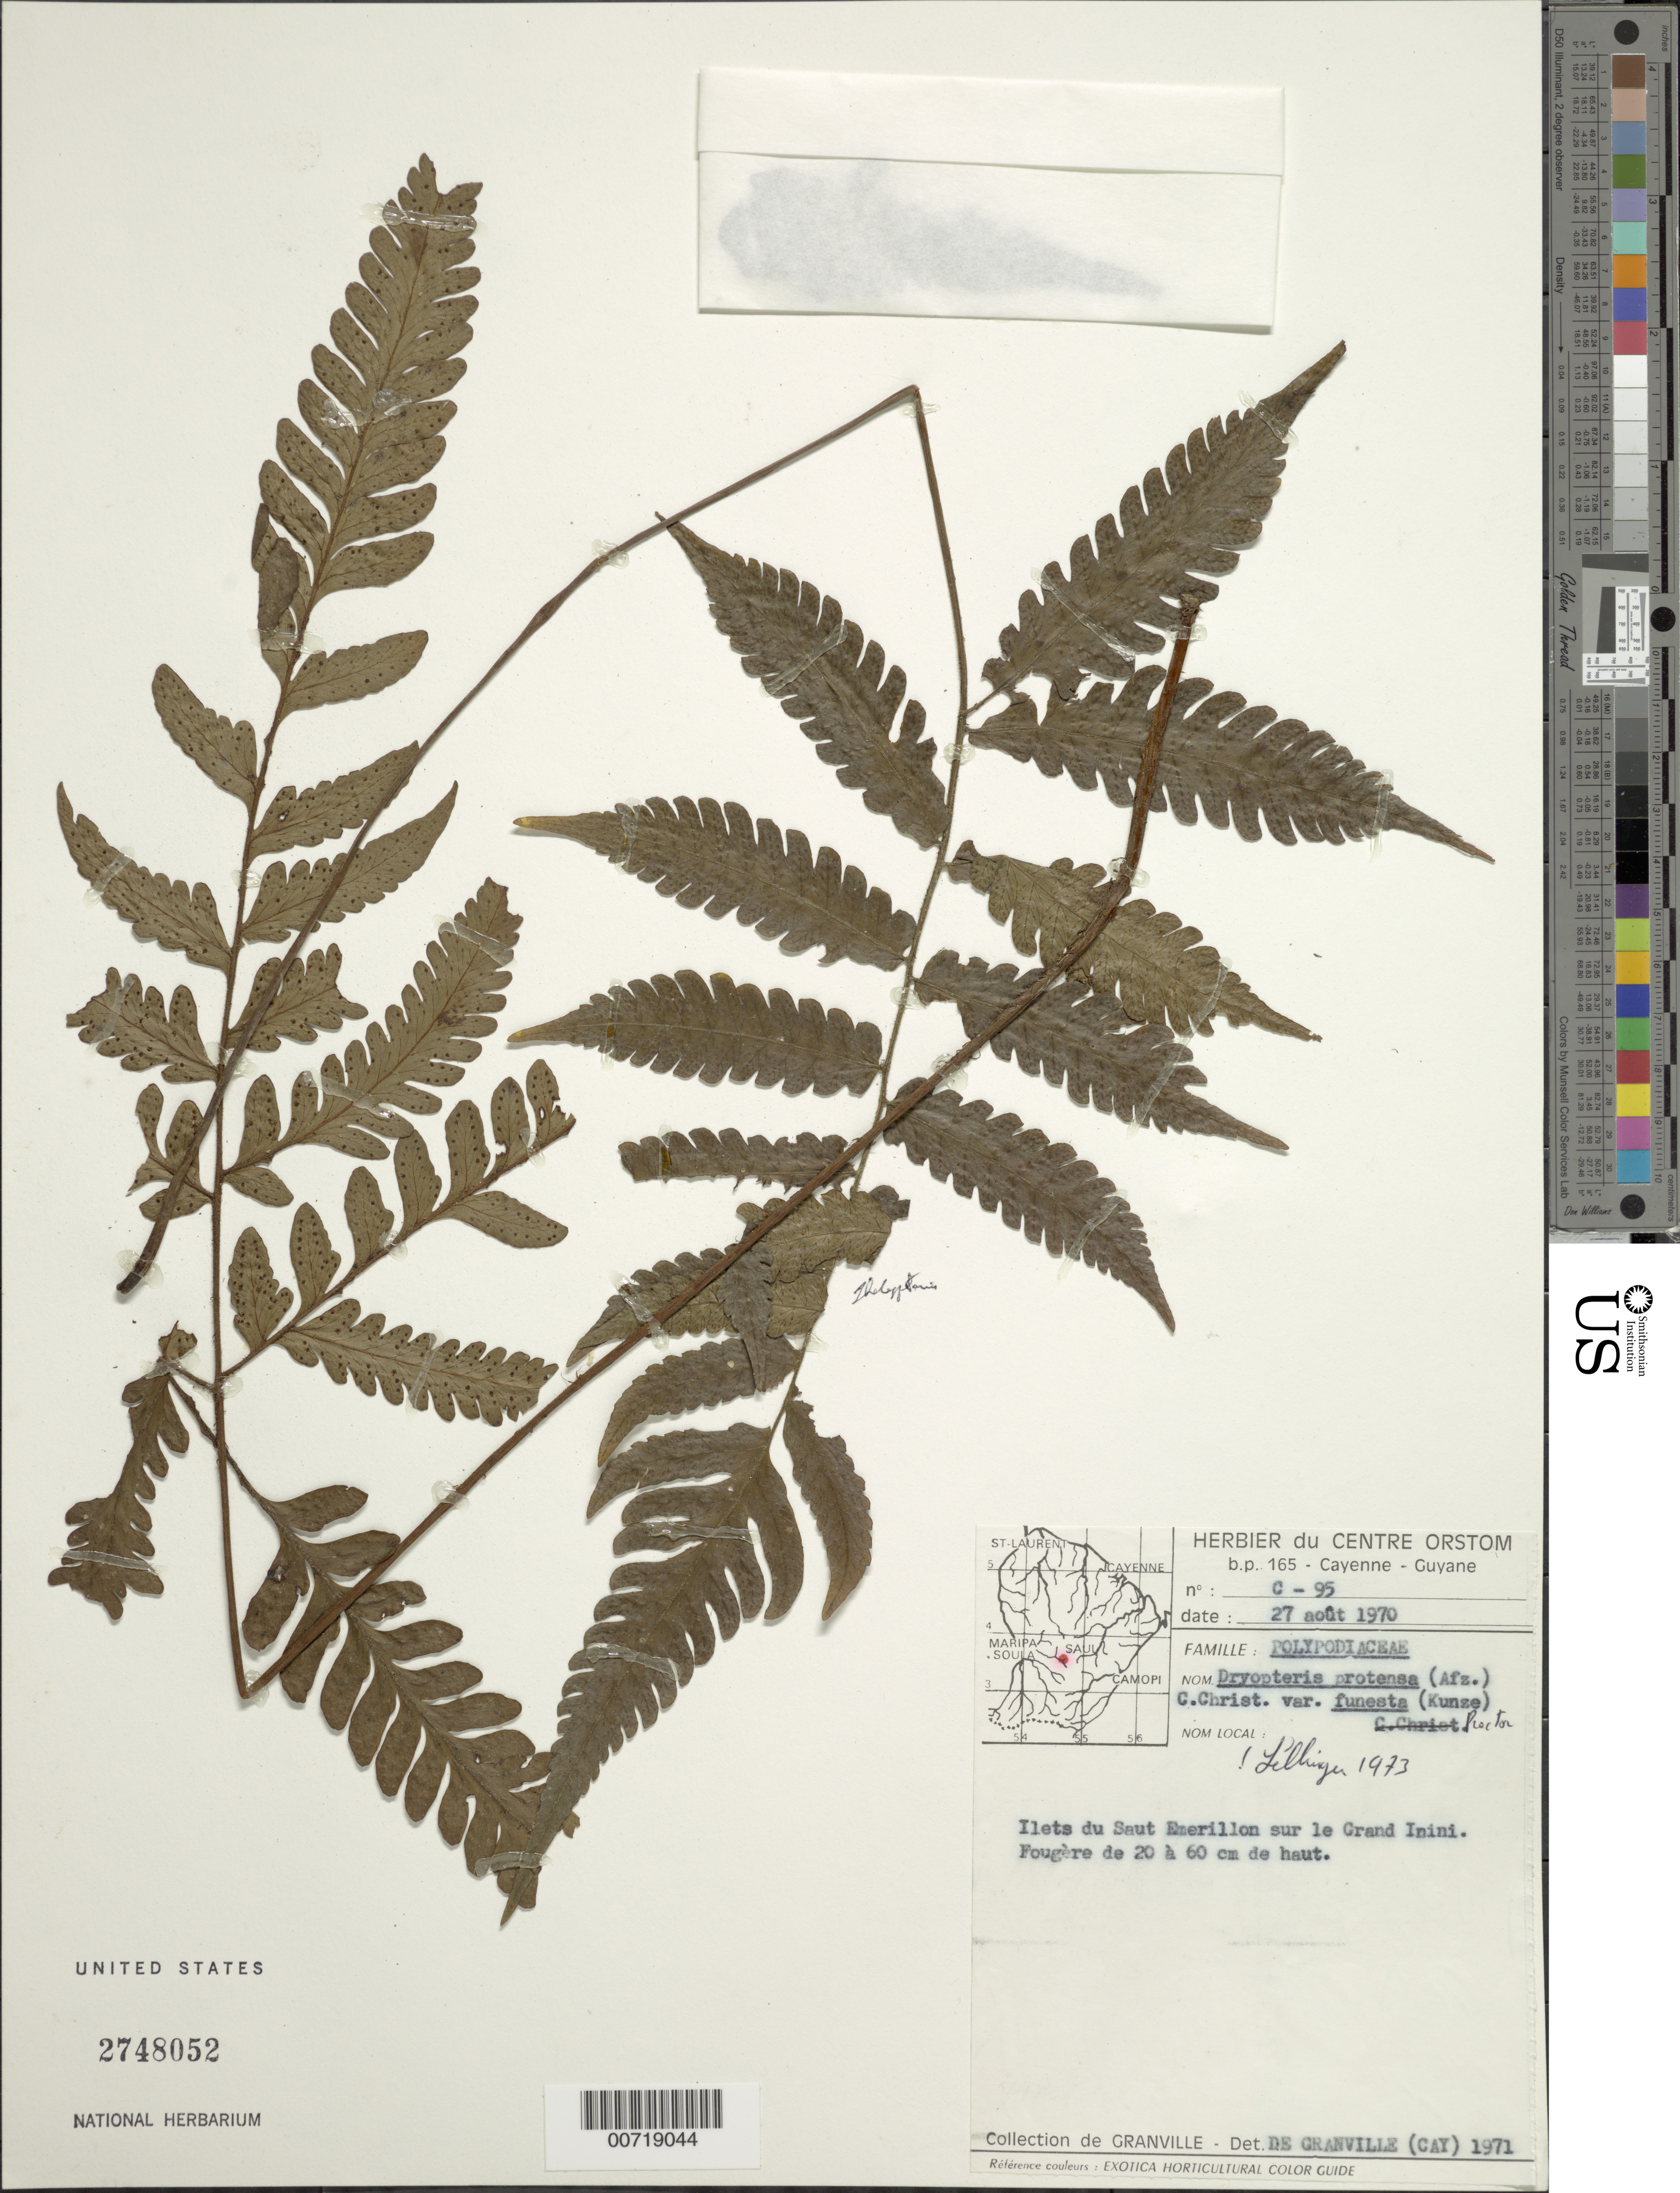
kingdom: Plantae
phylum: Tracheophyta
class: Polypodiopsida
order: Polypodiales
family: Tectariaceae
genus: Triplophyllum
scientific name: Triplophyllum funestum var. funestum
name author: (Kunze) Holttum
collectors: J.-J. de Granville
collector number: C 95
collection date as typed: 27-Aug-70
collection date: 1970-08-27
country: French Guiana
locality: Saut Emerillon, ilets sur le Grand Inini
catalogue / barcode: US 2748052